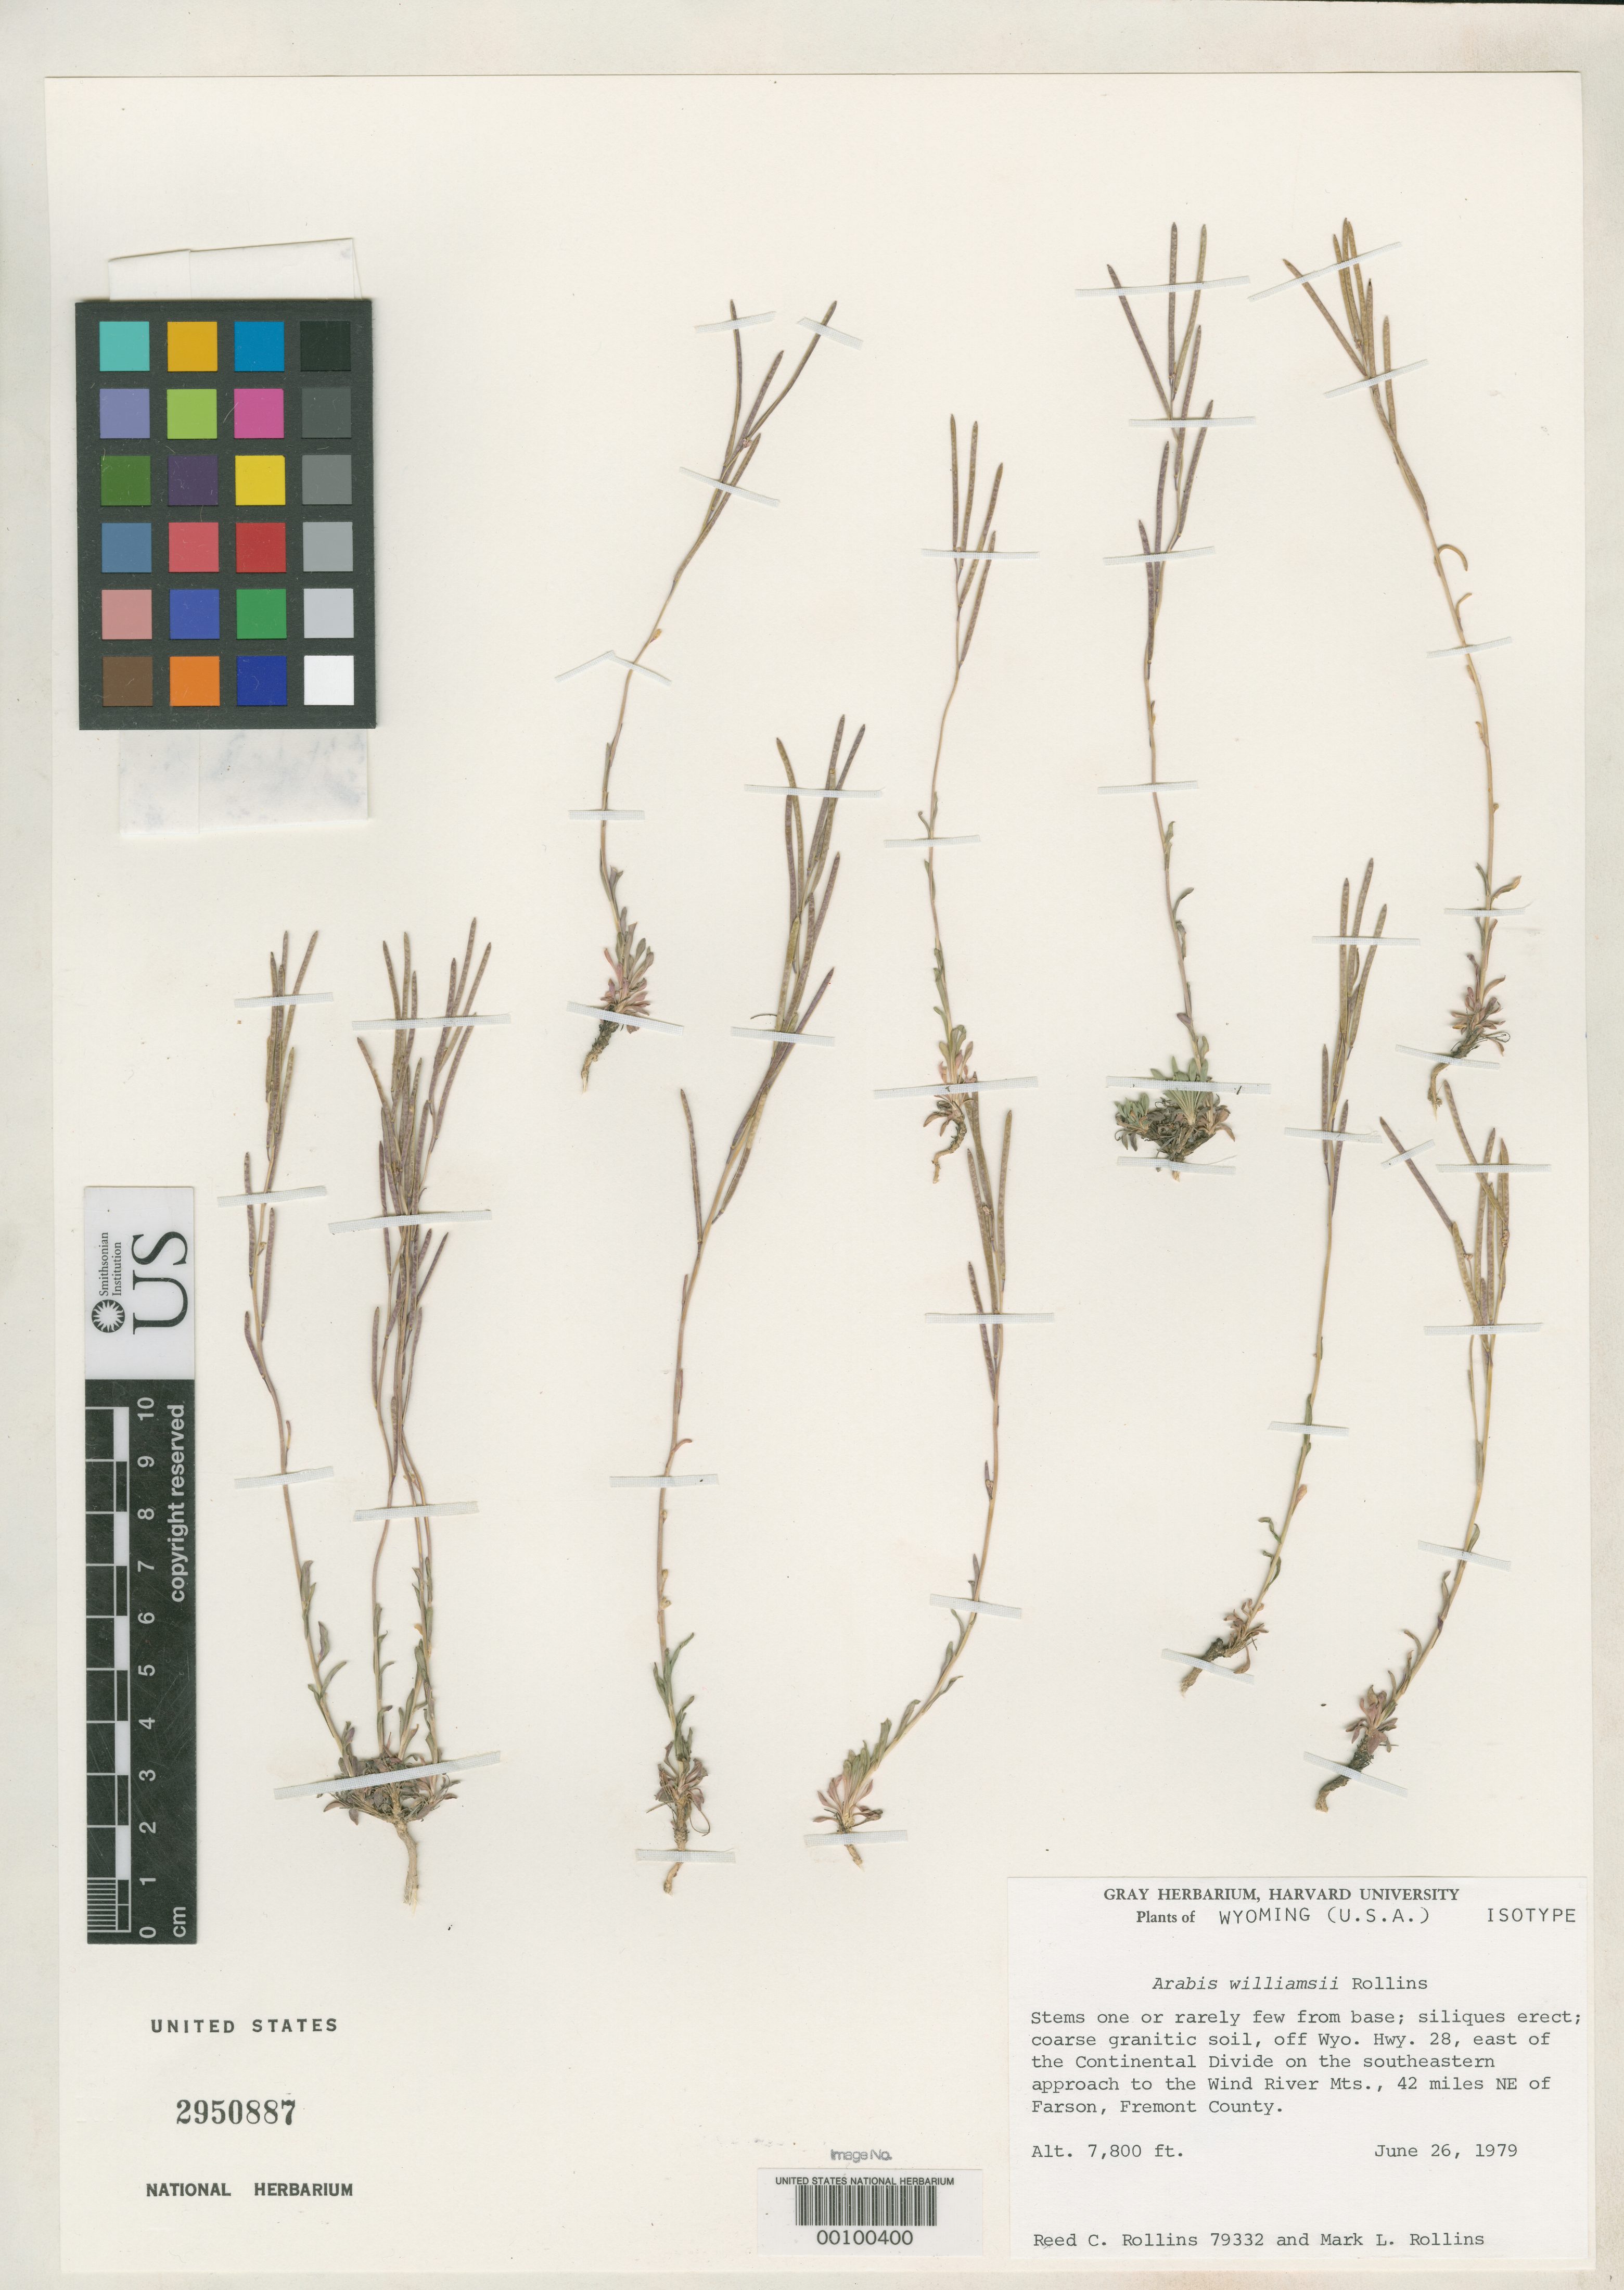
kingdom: Plantae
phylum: Tracheophyta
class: Magnoliopsida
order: Brassicales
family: Brassicaceae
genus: Arabis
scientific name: Arabis williamsii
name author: Rollins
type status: Isotype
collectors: R. C. Rollins & M. Rollins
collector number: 79332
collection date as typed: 26 Jun 1979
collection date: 1979-06-26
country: United States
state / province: Wyoming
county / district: Fremont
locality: Wyo. Hwy. 28, E of Continental Divide on SE approach to Wind River, 42 mi. NE of Farson; alt. 7800 Ft.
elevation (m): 2377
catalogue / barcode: US 2950887